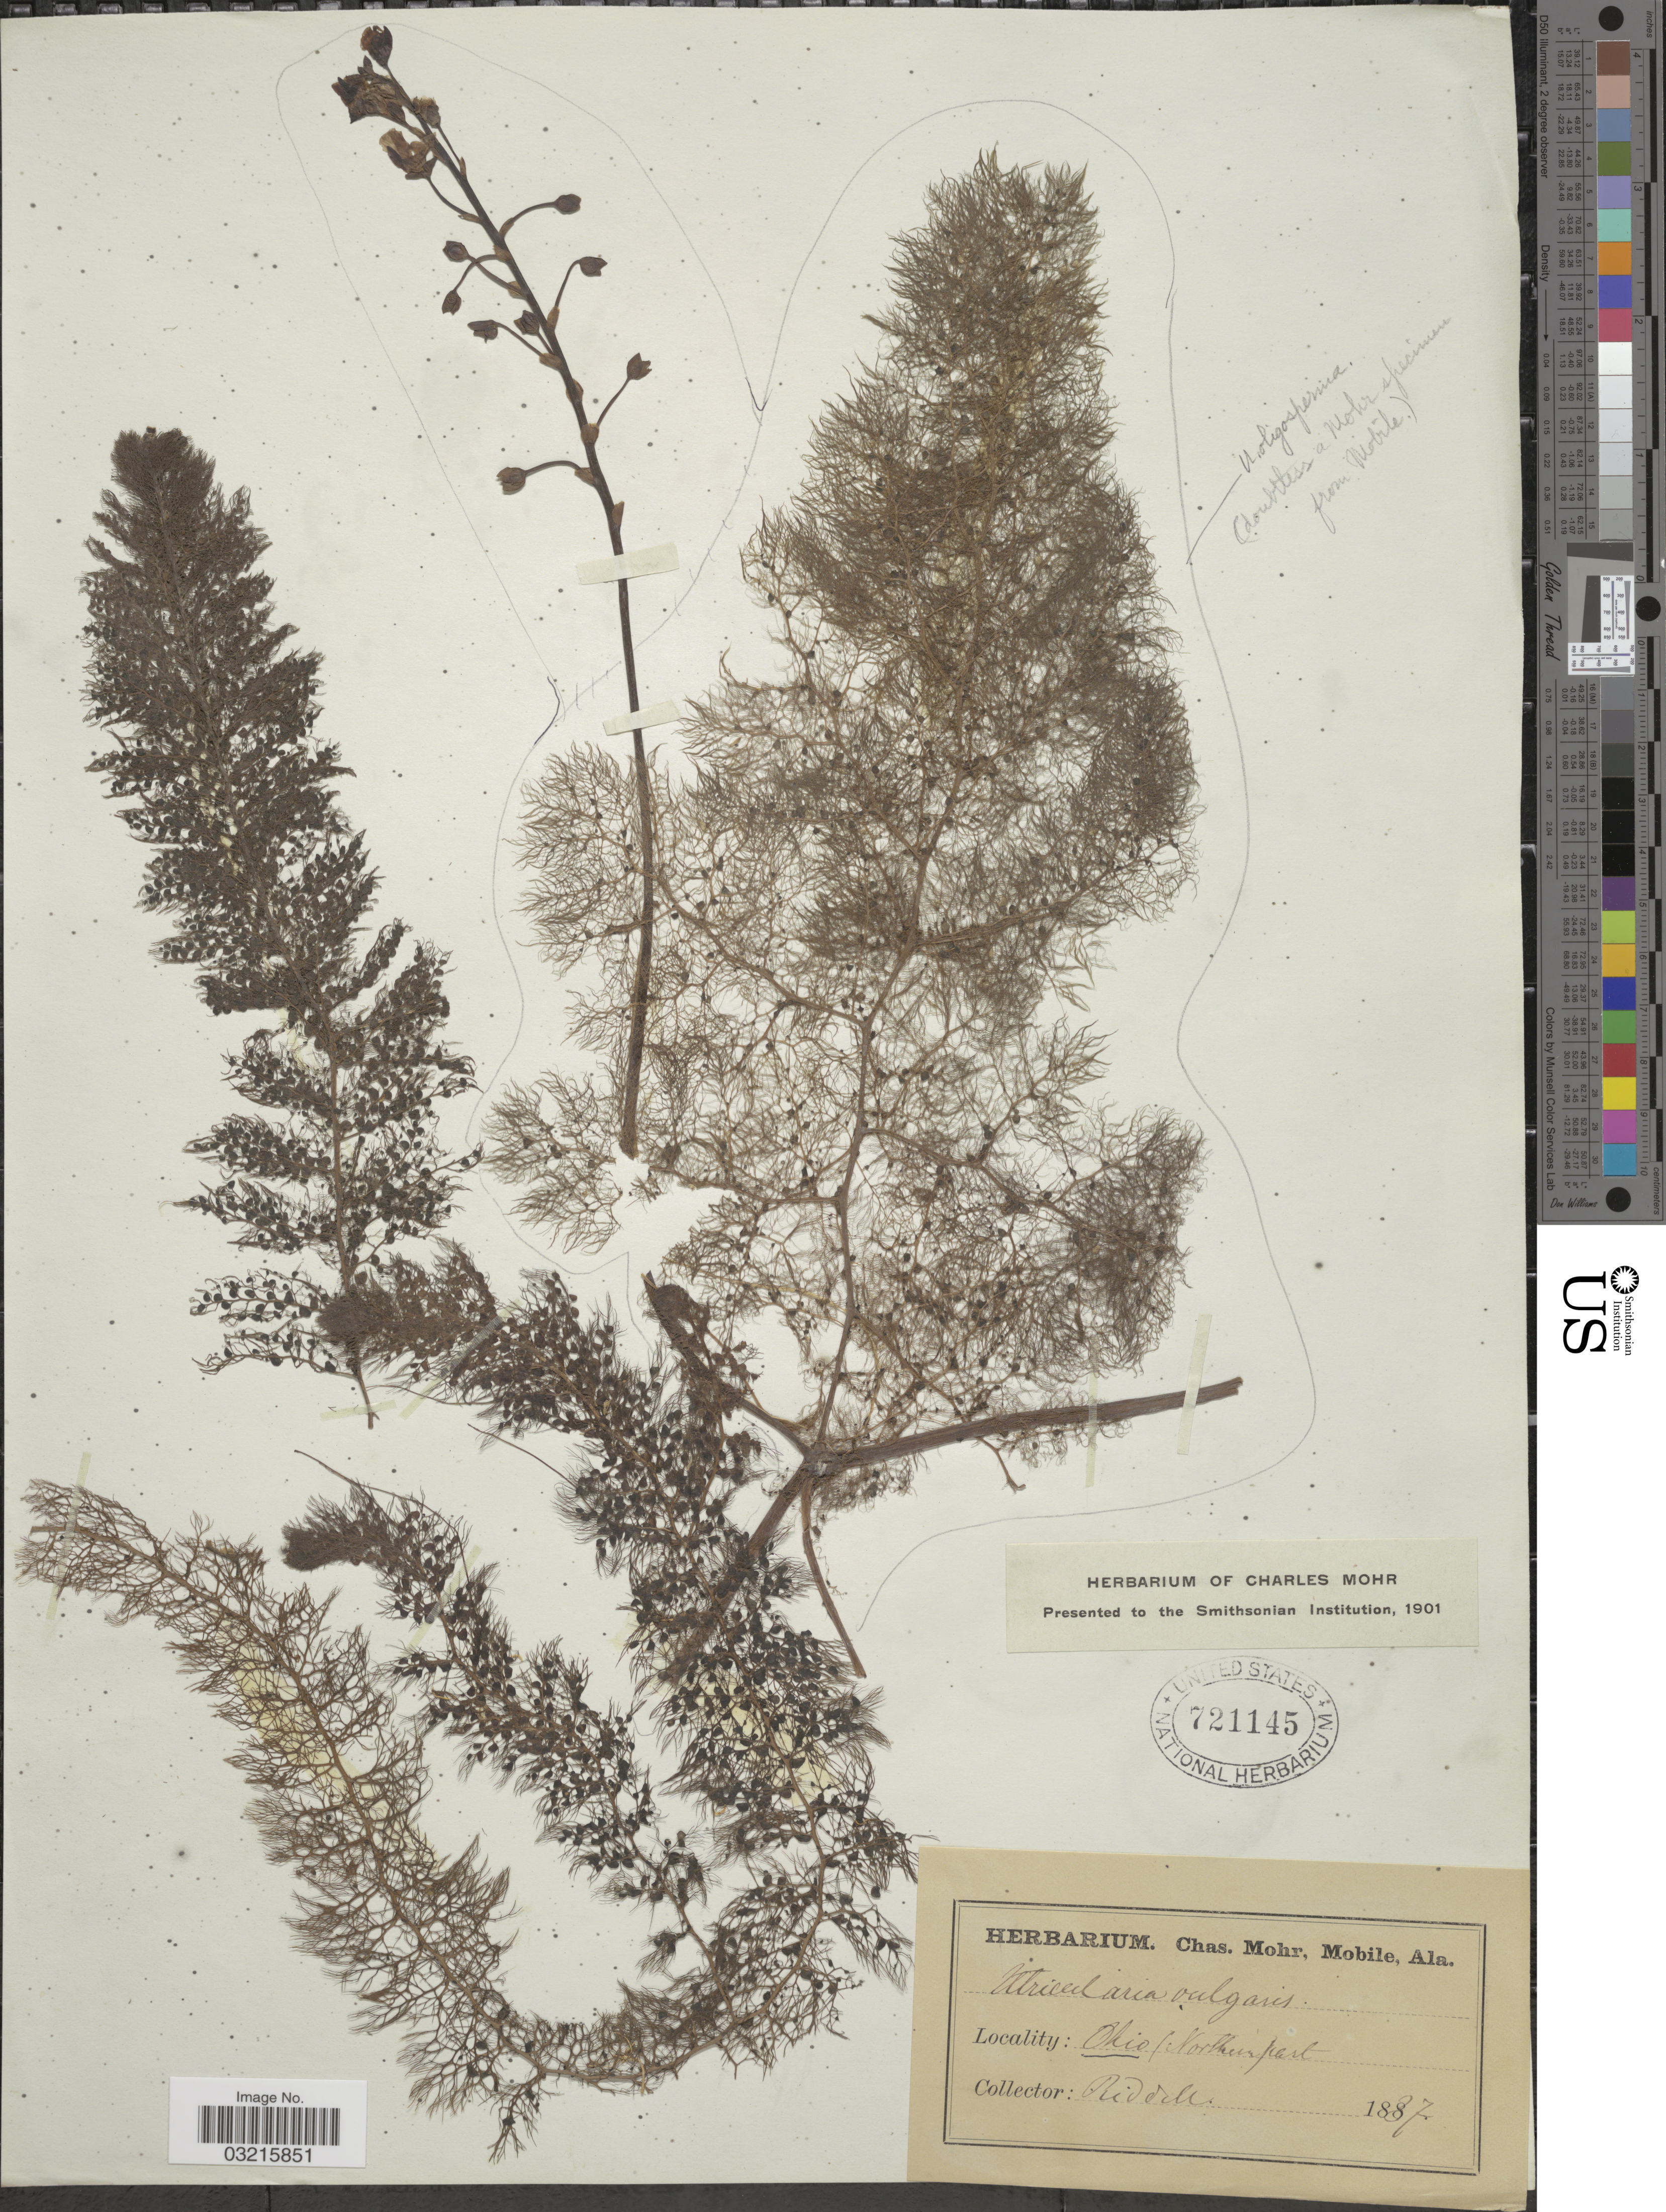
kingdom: Plantae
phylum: Tracheophyta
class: Magnoliopsida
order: Lamiales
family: Lentibulariaceae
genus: Utricularia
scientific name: Utricularia vulgaris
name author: L.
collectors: Riddell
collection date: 1837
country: United States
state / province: Ohio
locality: Northern part.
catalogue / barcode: US 721145